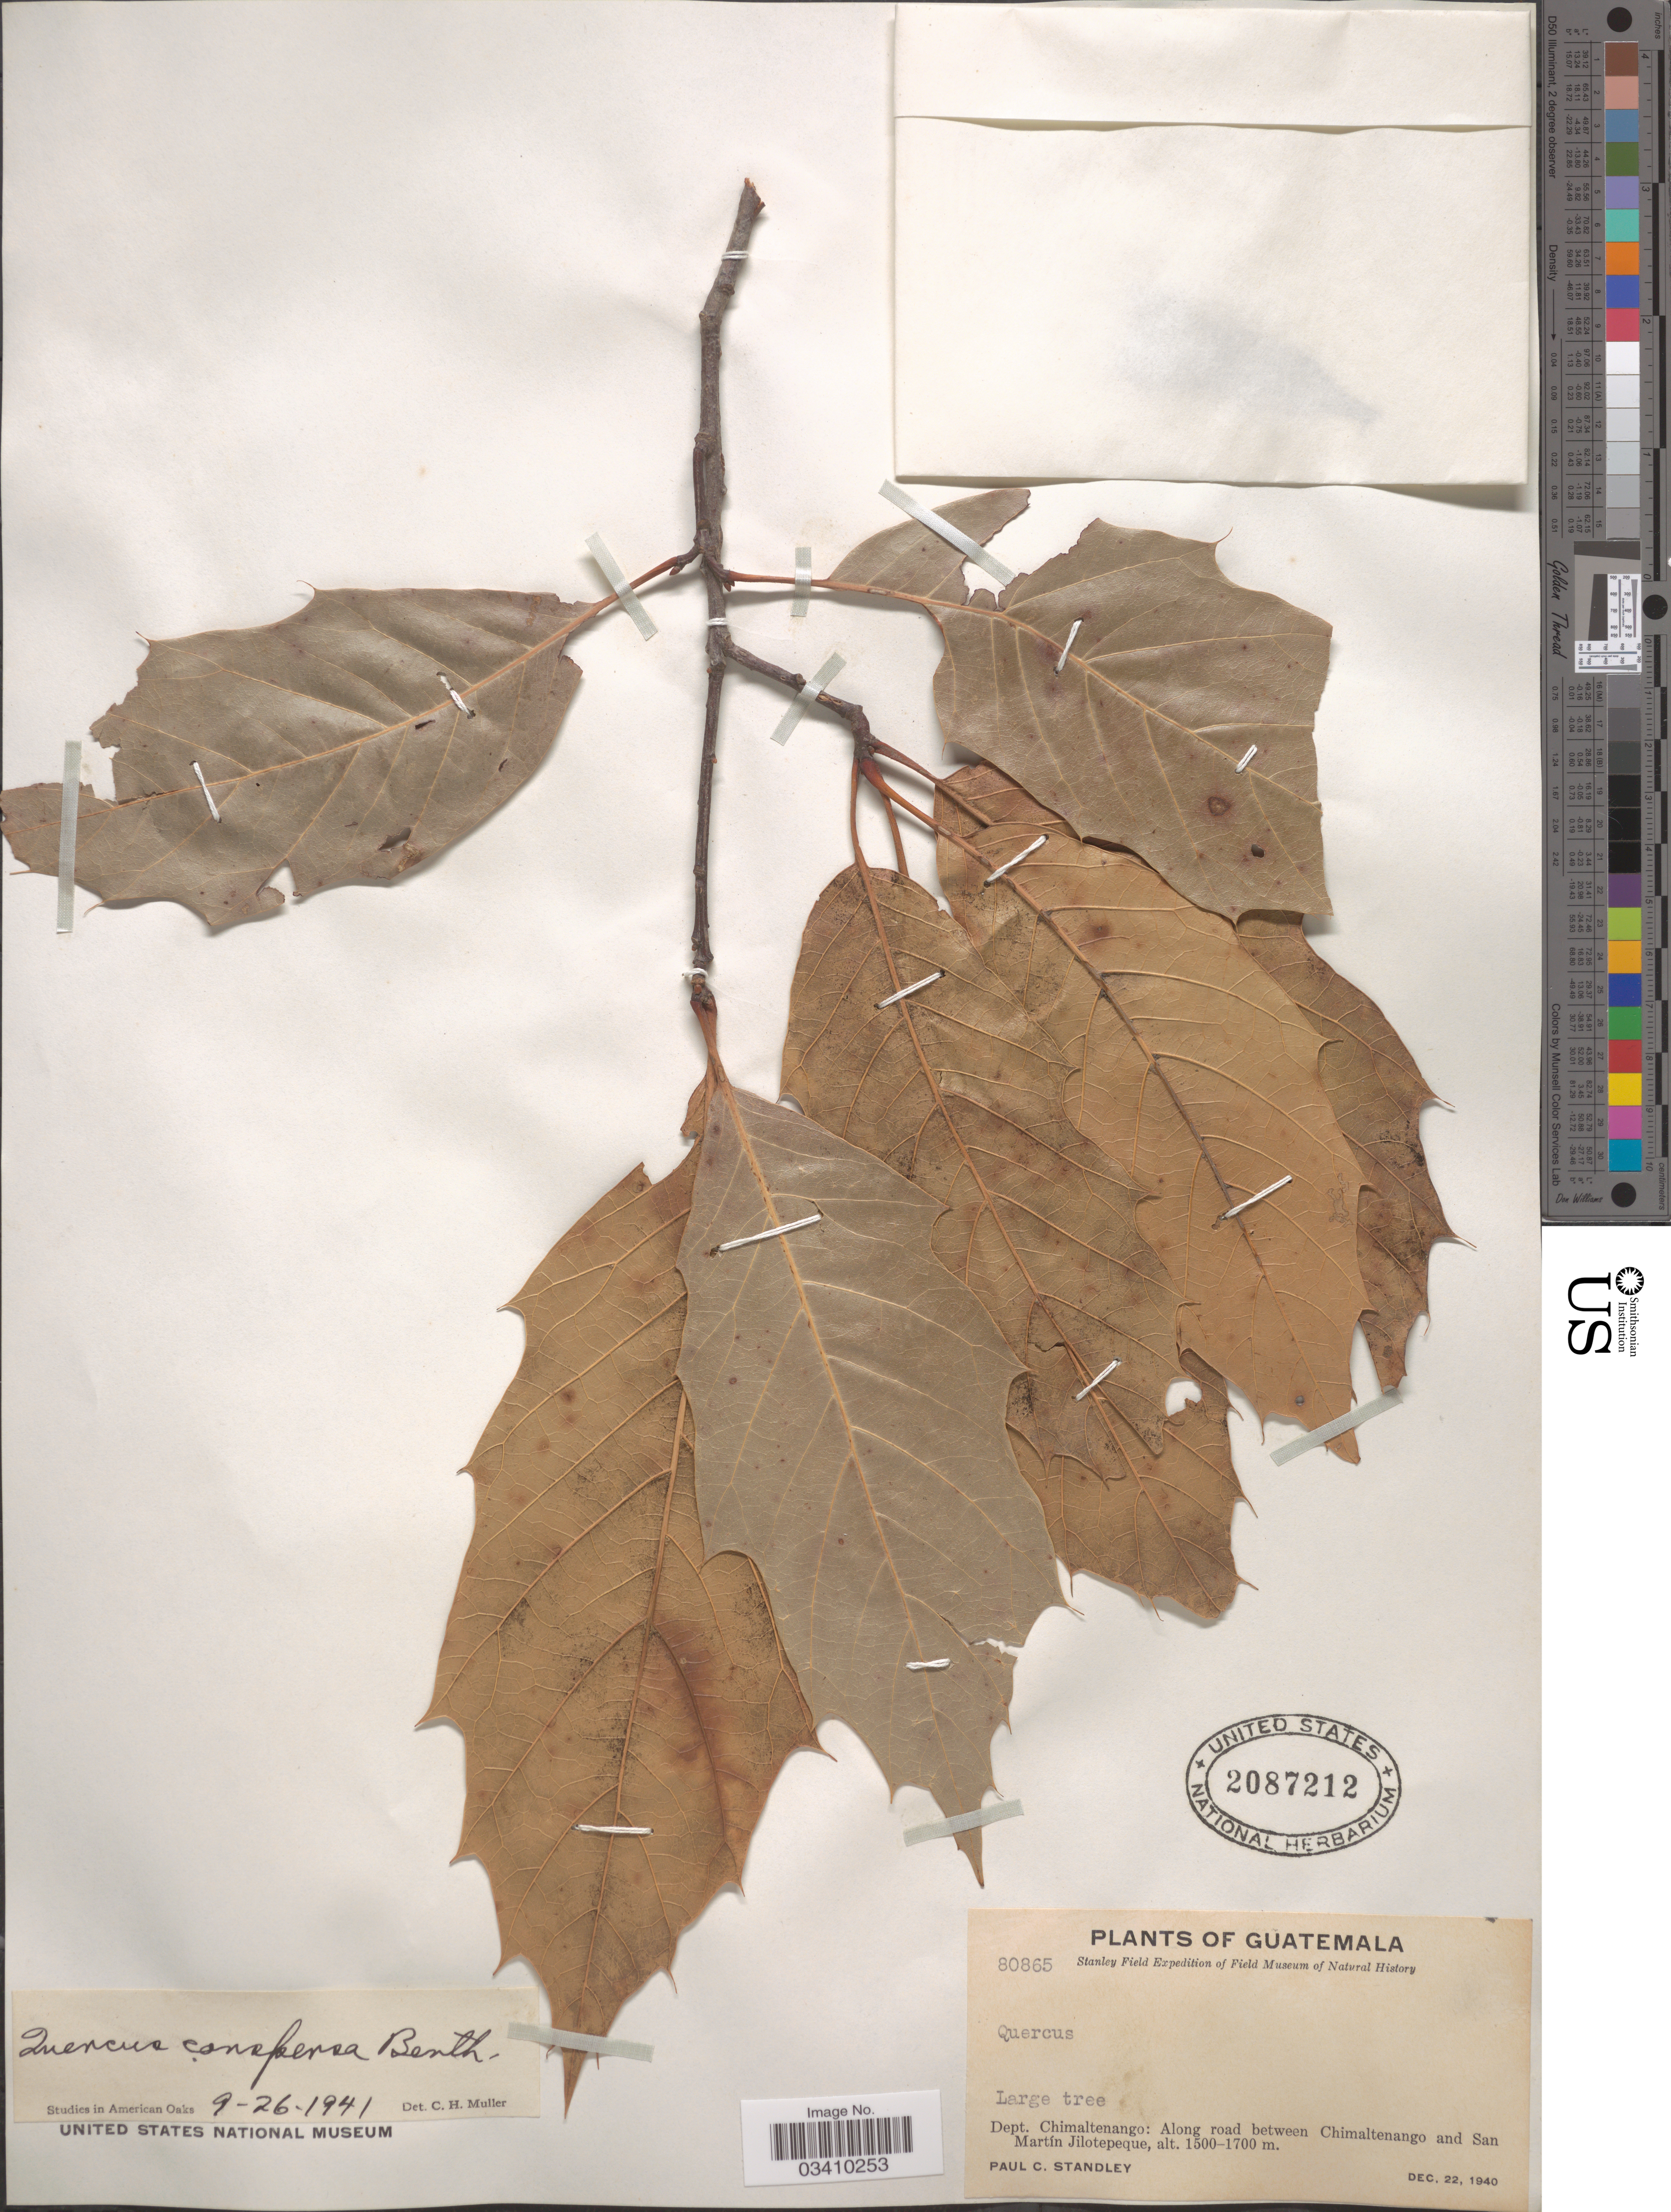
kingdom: Plantae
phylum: Tracheophyta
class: Magnoliopsida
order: Fagales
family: Fagaceae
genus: Quercus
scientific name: Quercus conspersa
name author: Benth.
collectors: P. C. Standley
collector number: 80865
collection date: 1940-12-22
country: Guatemala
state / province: Chimaltenango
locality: Dept. Chimaltenango: Along road between Chimaltenango and San Martín Jilotepeque.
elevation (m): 1500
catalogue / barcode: US 2087212